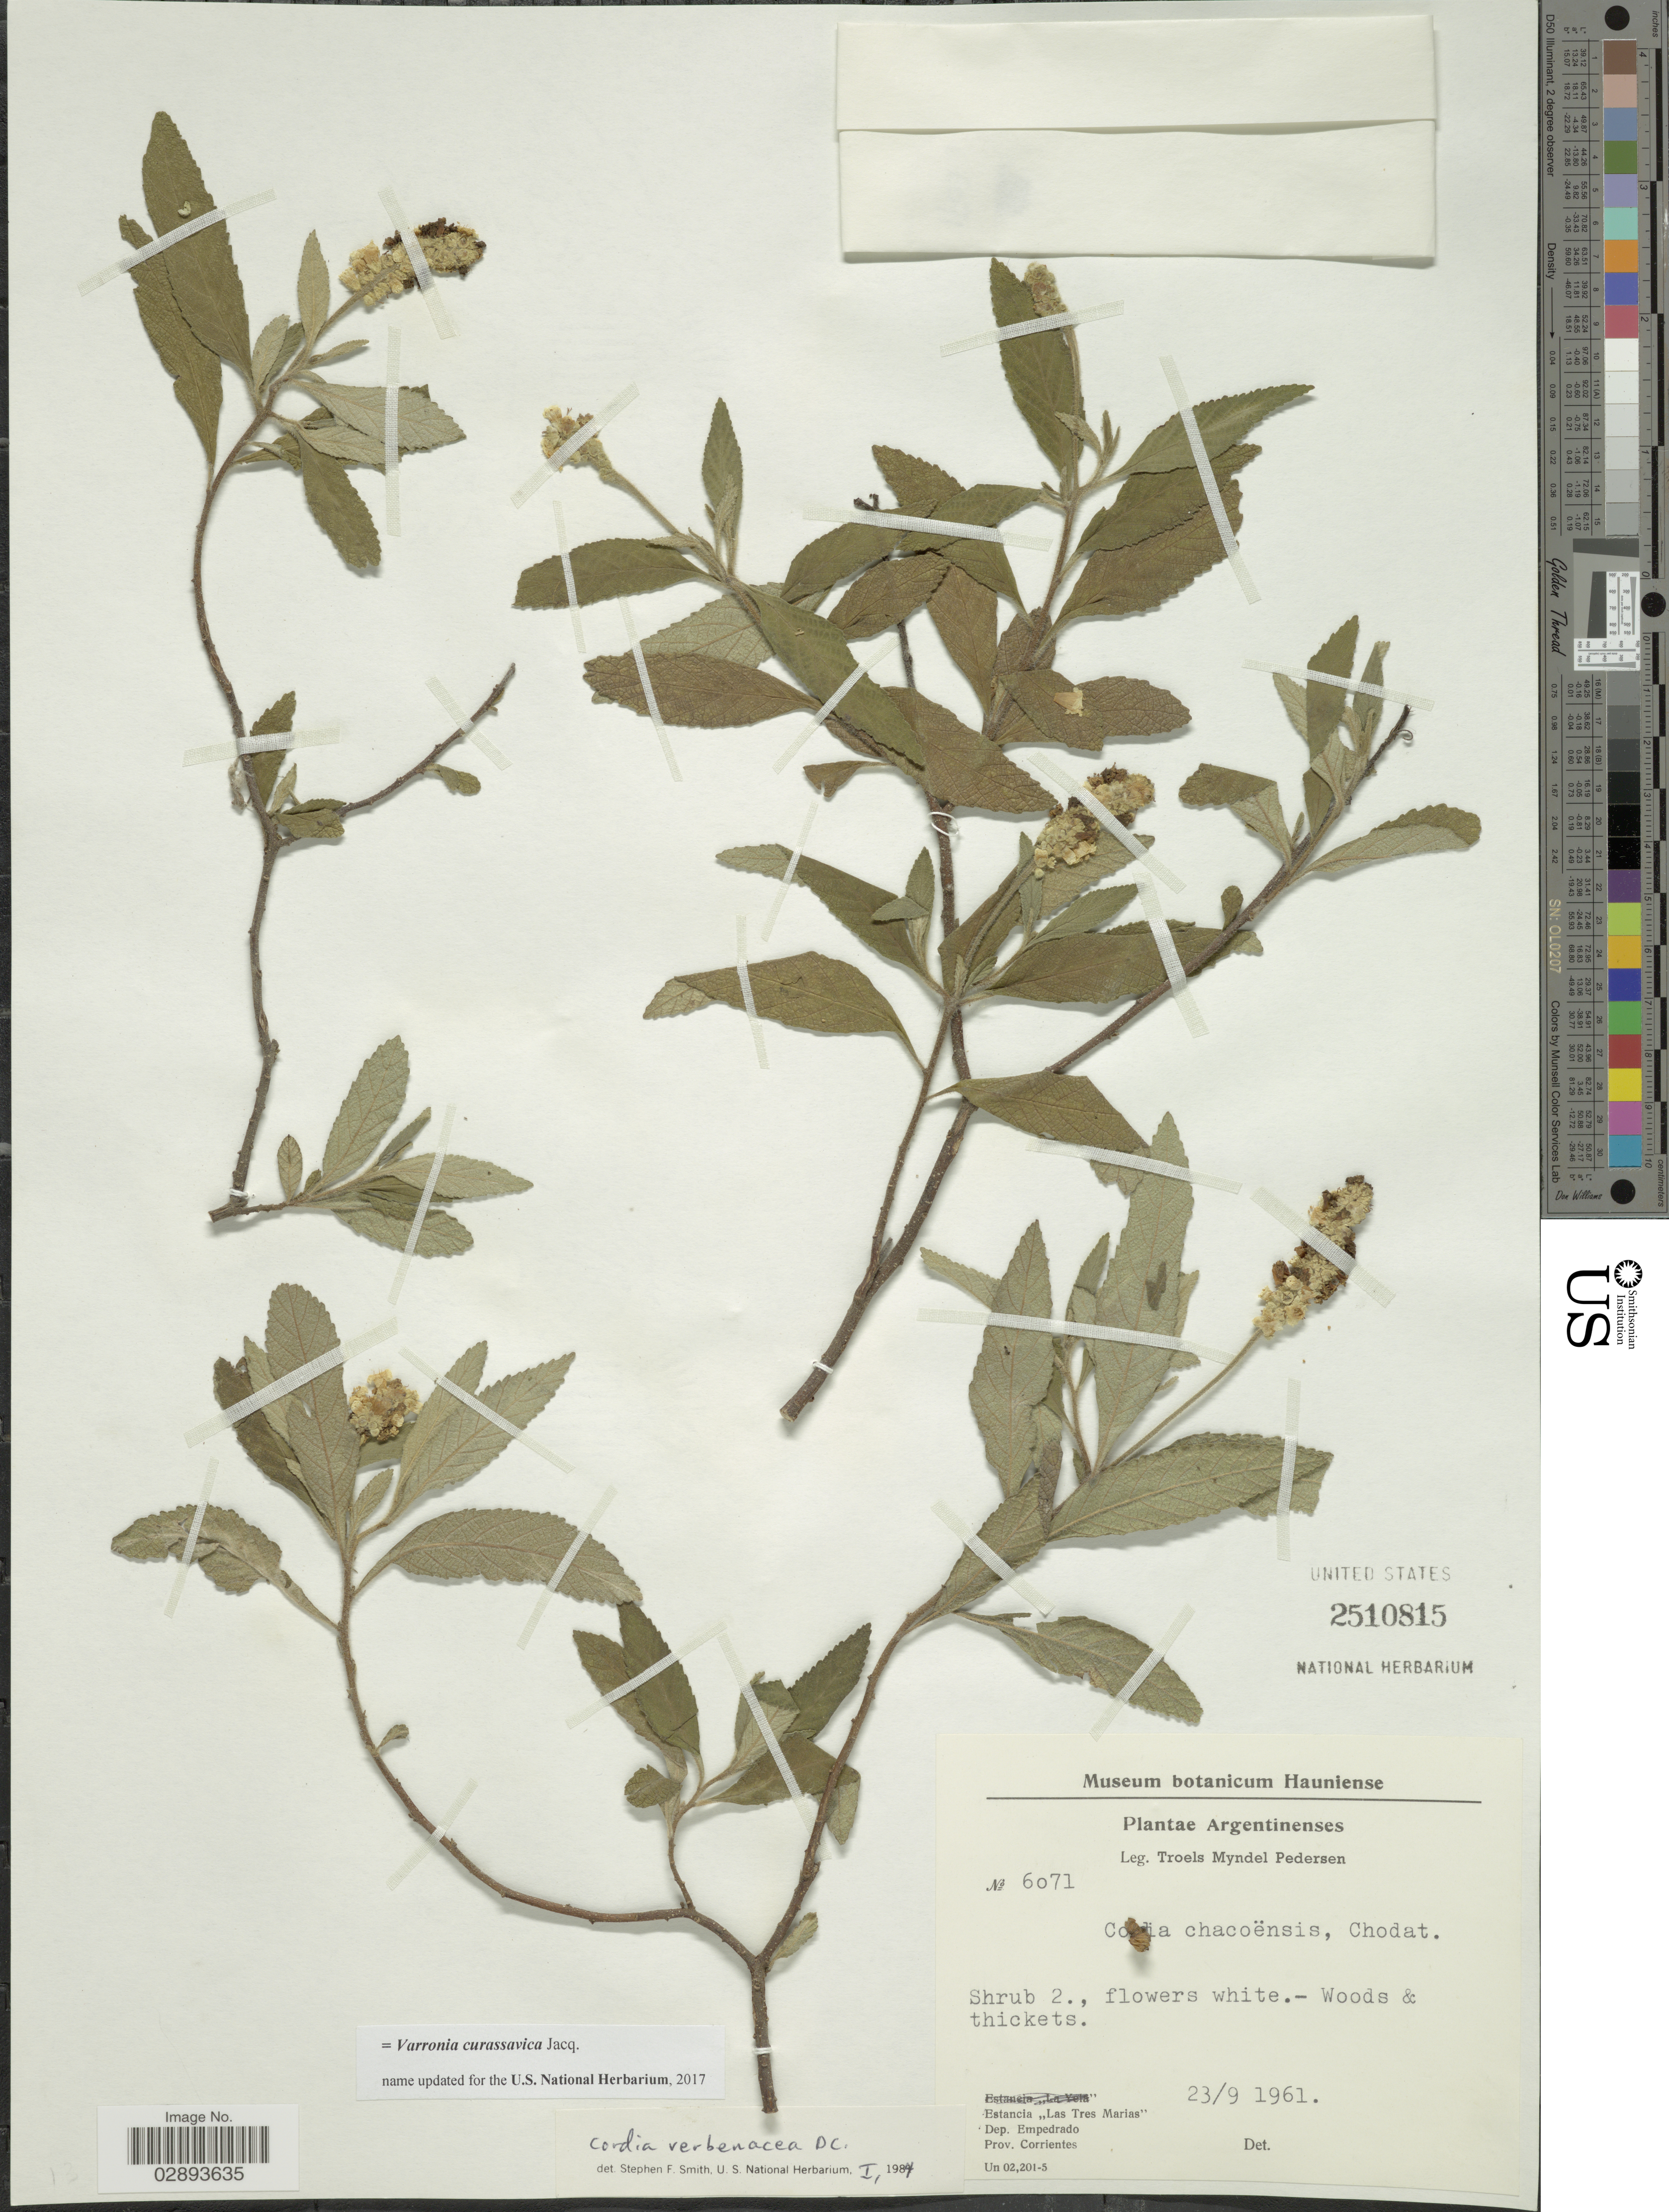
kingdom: Plantae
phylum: Tracheophyta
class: Magnoliopsida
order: Boraginales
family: Cordiaceae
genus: Varronia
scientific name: Varronia curassavica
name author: Jacq.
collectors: T. Pederson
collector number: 6071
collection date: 1961-09-23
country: Argentina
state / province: Corrientes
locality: Estancia "Las Tres Marias", Dep. Empedrado, Prov. Corrientes.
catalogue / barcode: US 2510815